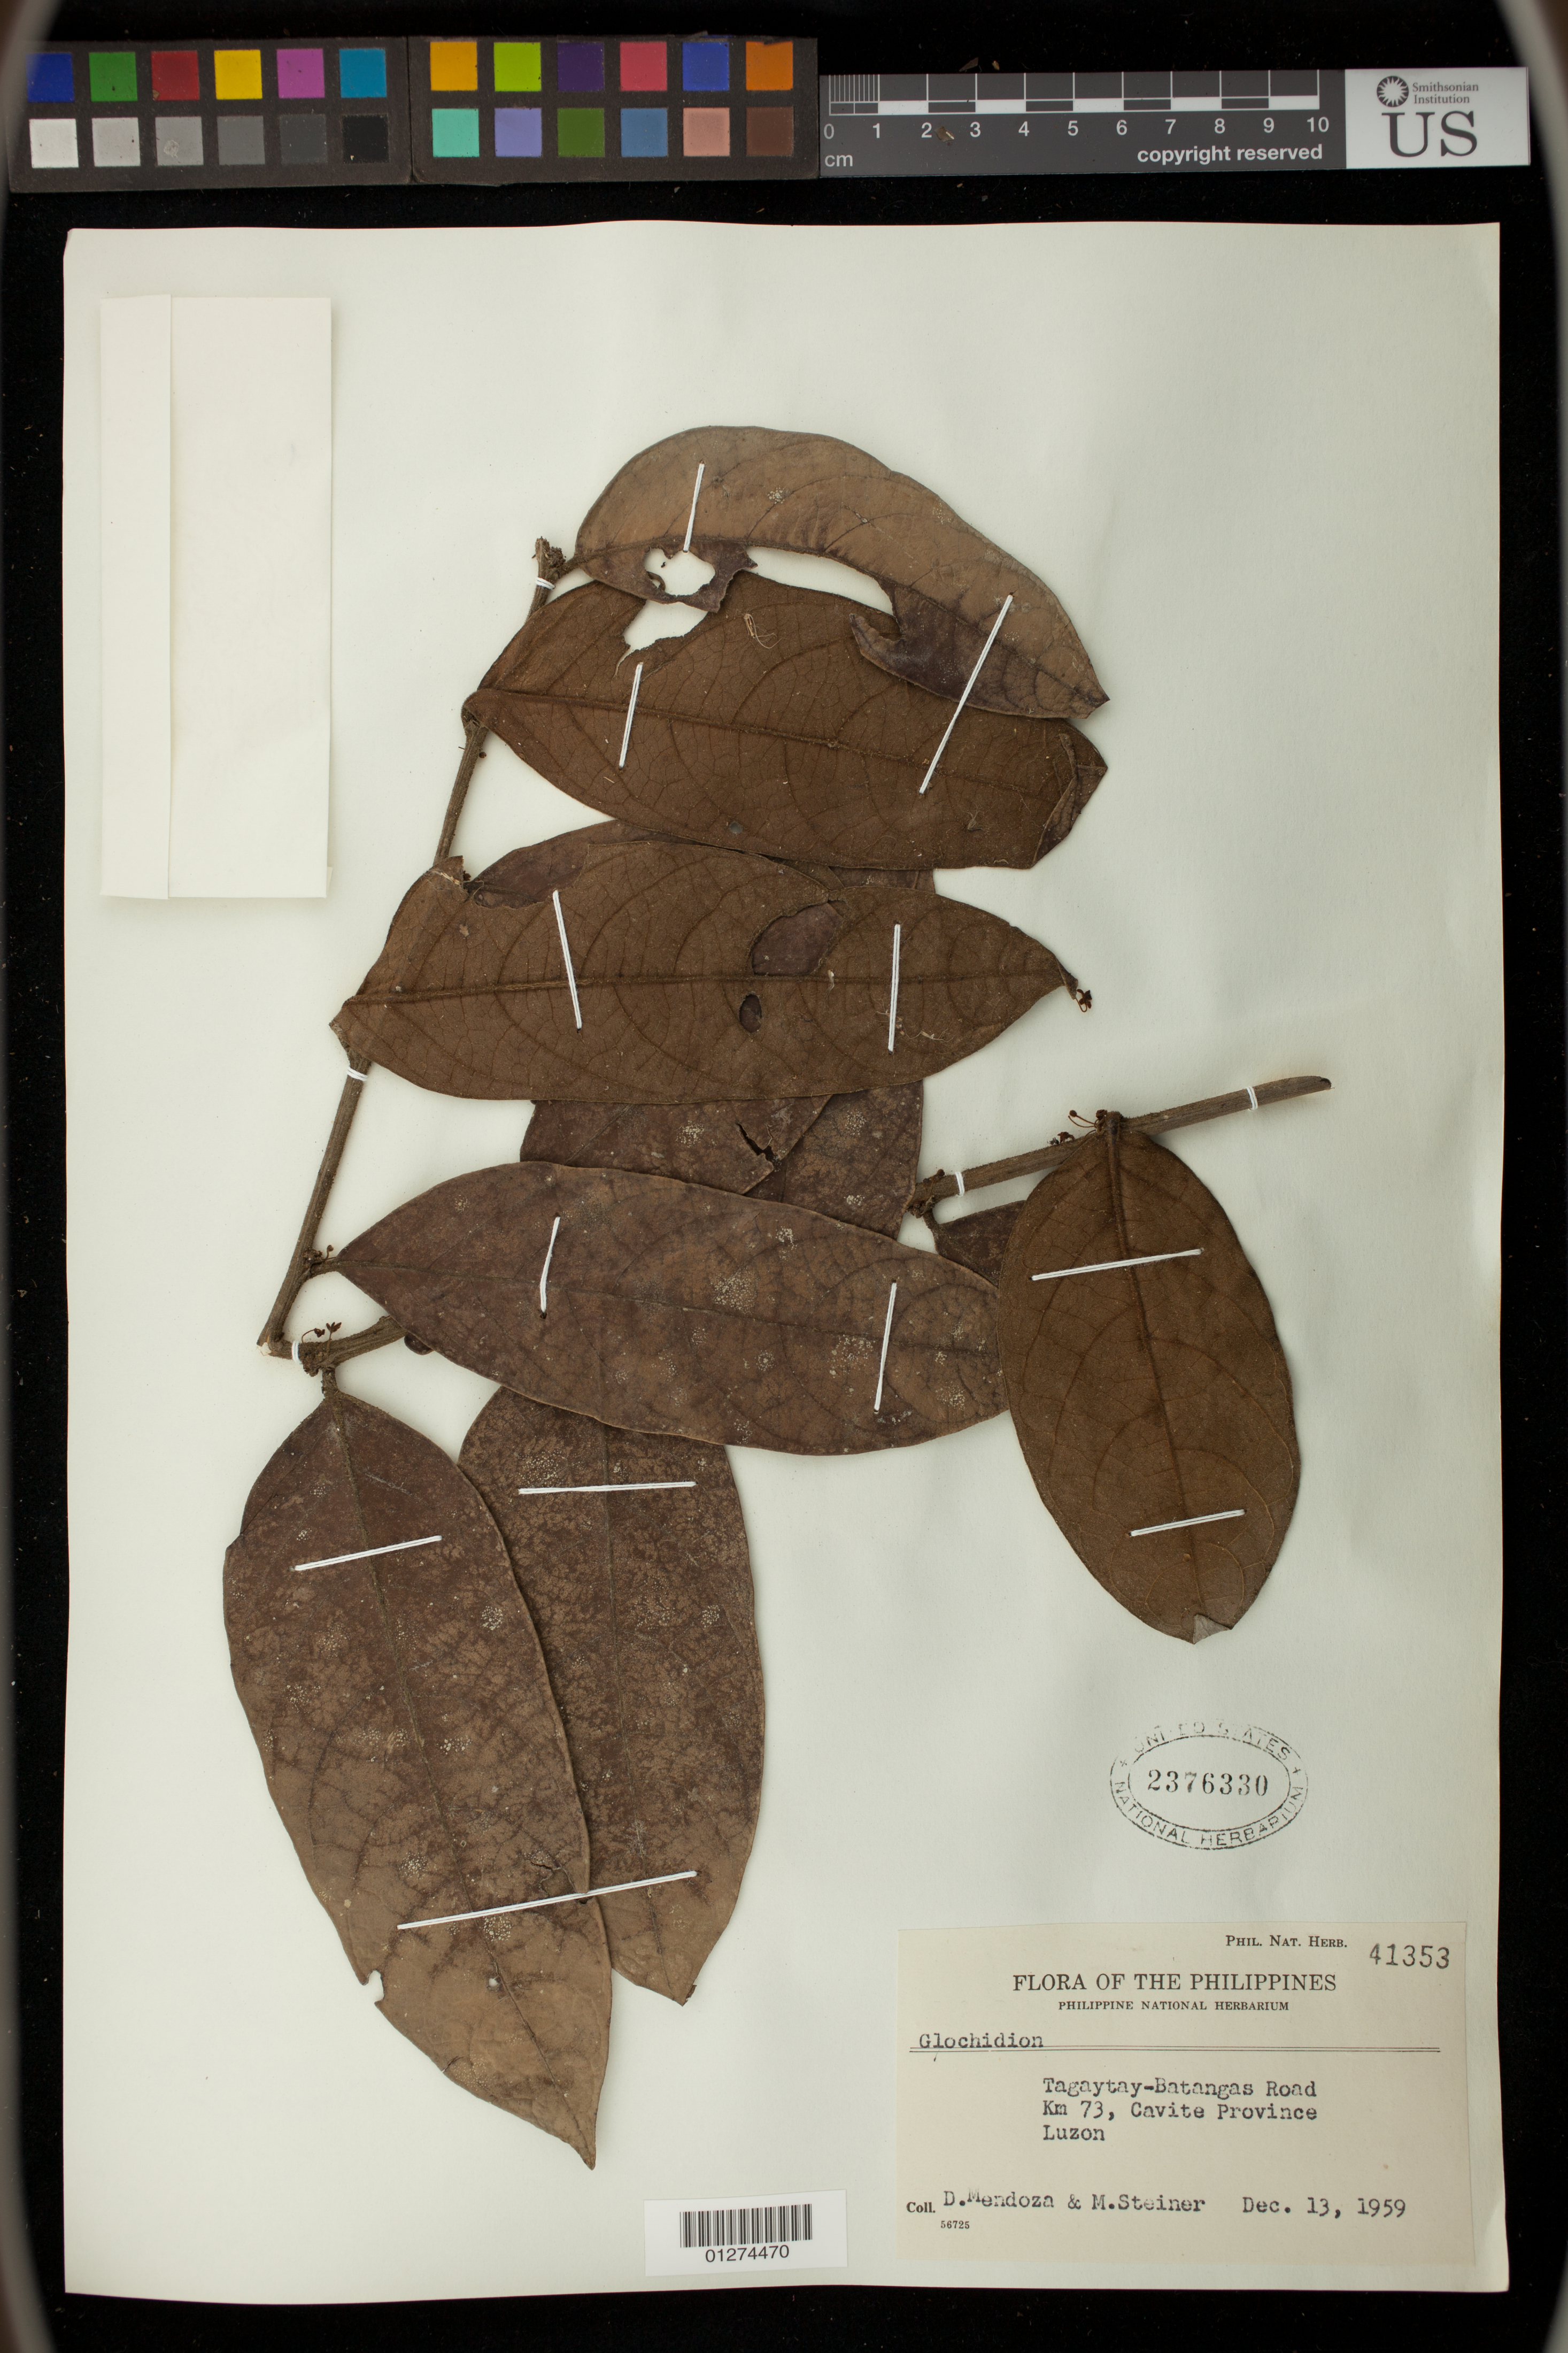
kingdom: Plantae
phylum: Tracheophyta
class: Magnoliopsida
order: Malpighiales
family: Phyllanthaceae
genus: Glochidion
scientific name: Glochidion sp.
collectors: D. Mendoza & M. Steiner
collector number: Phil. Nat. Herb. 41353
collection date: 1959-12-13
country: Philippines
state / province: Calabarzon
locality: Tagaytay-Batangas Road, Km 73, Cavite Province, Luzon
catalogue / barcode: US 2376330